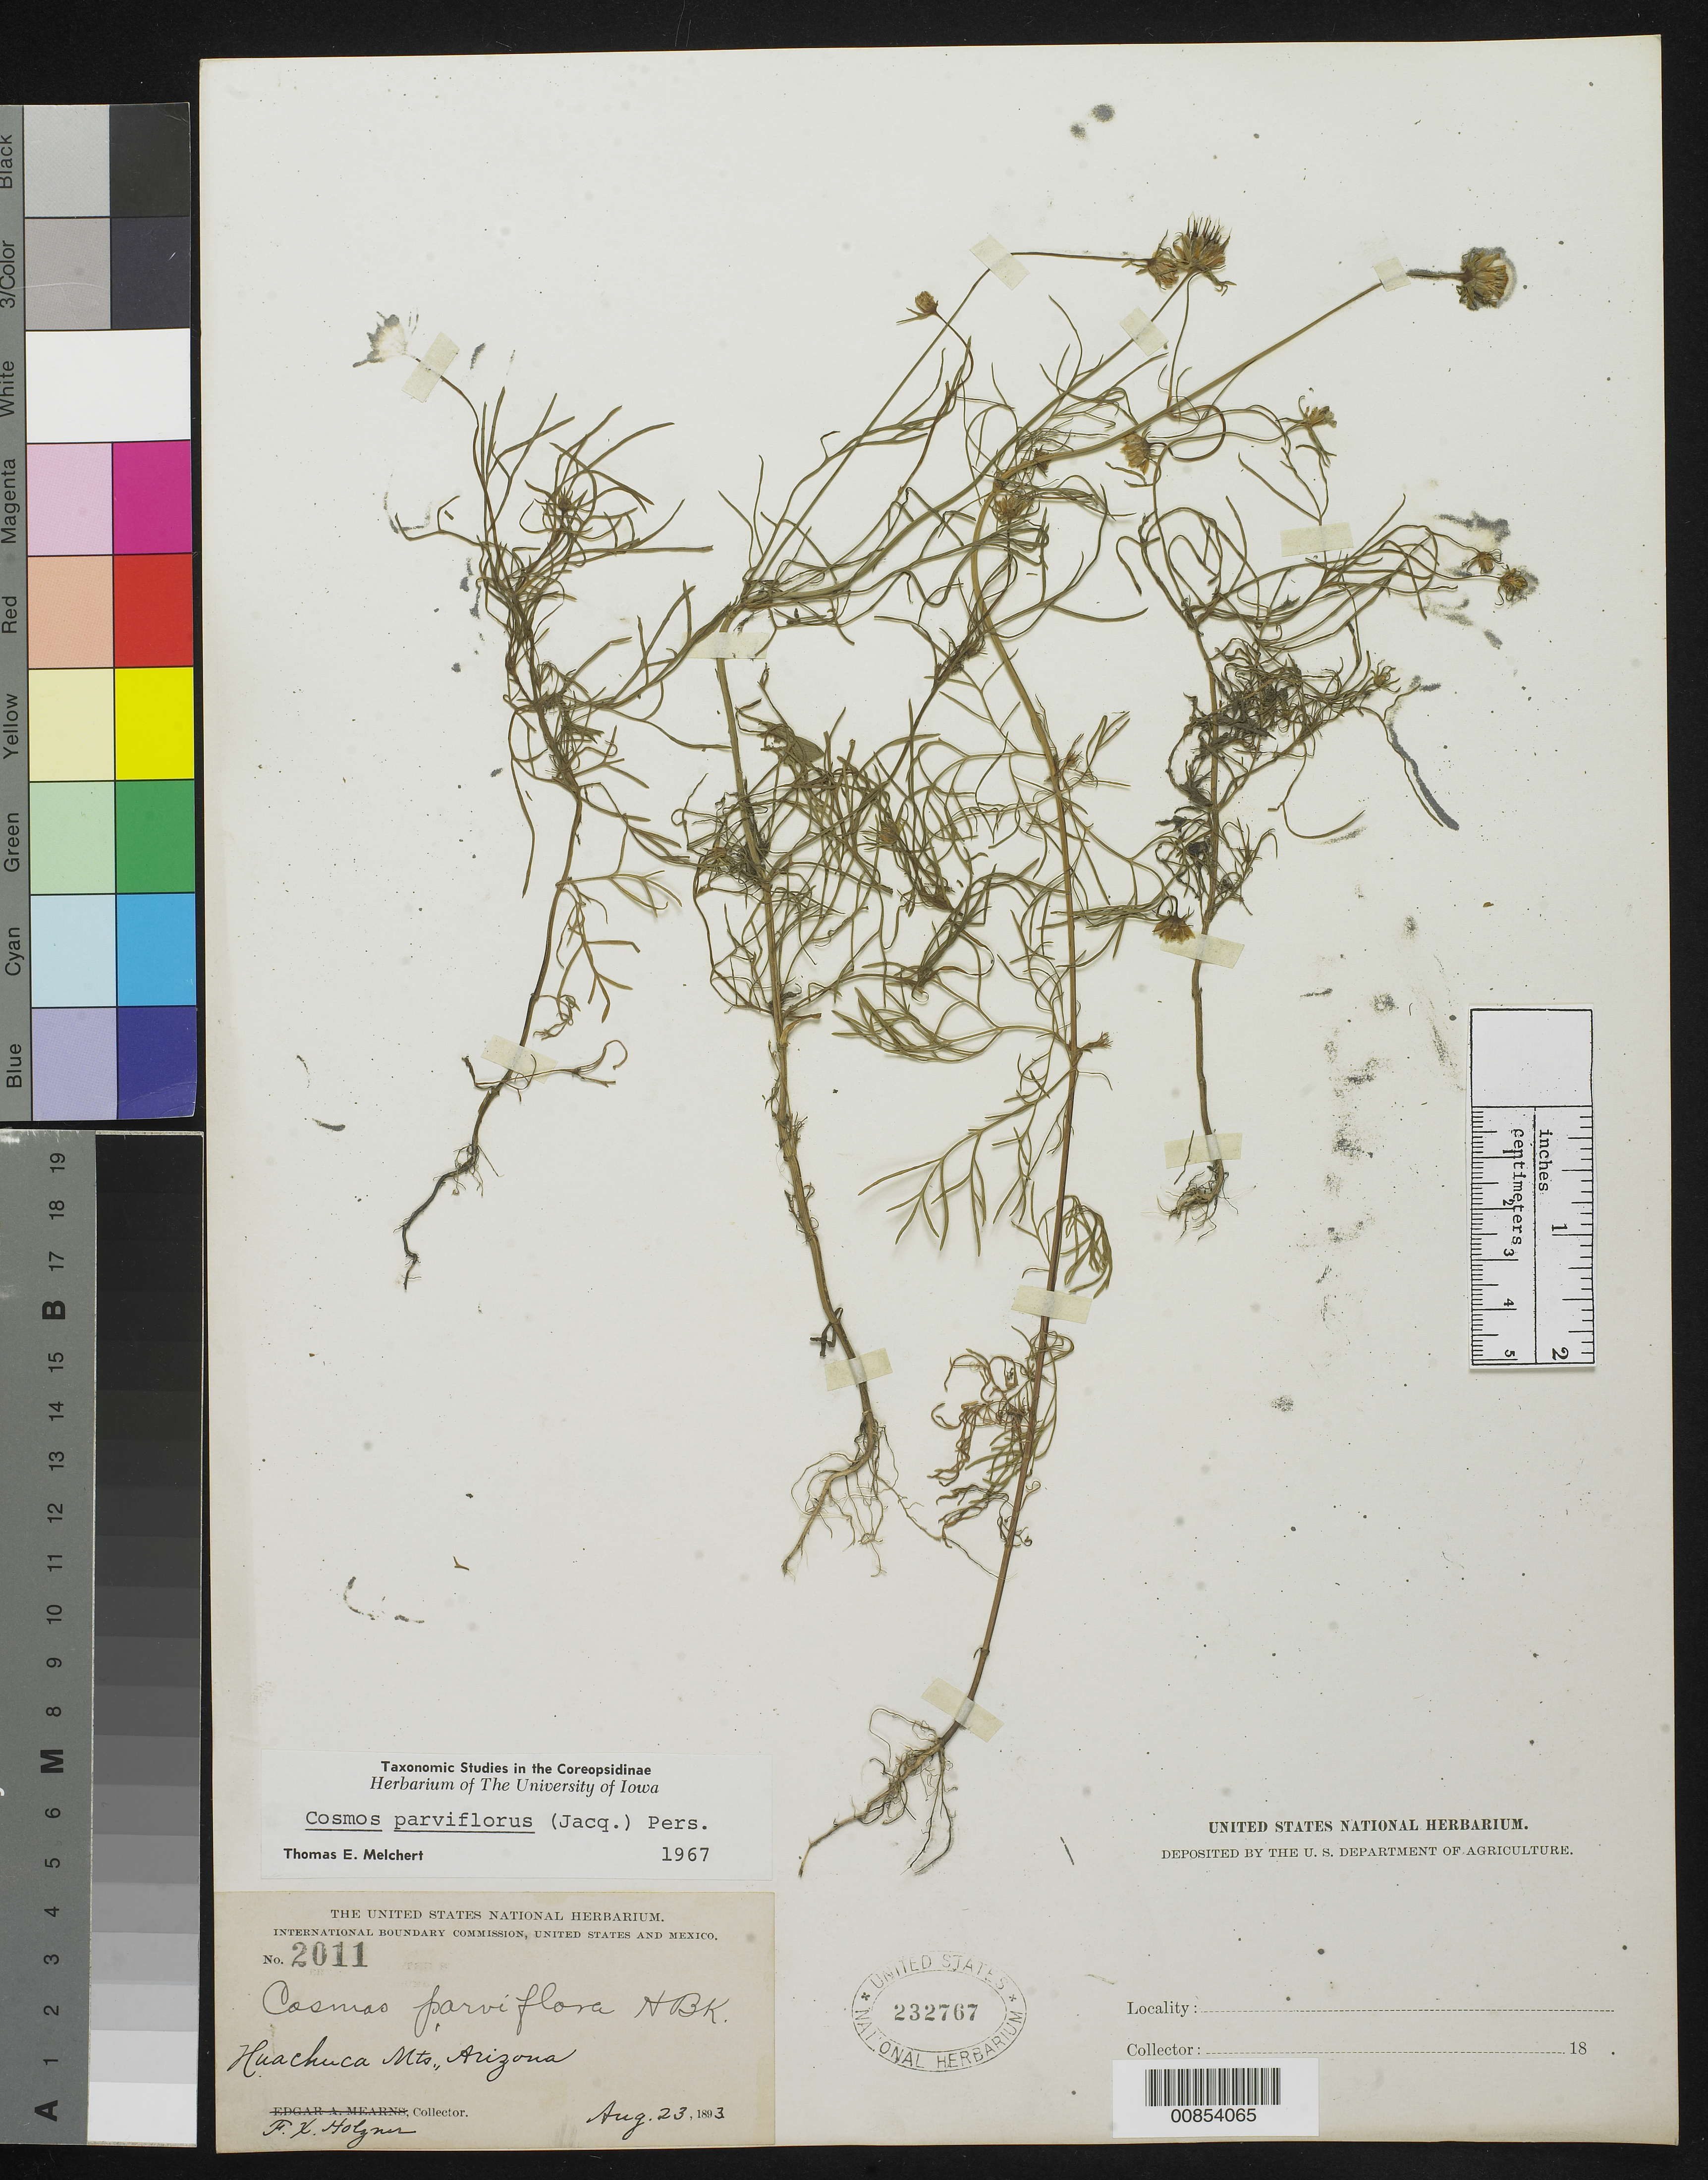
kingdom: Plantae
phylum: Tracheophyta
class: Magnoliopsida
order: Asterales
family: Asteraceae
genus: Cosmos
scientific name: Cosmos parviflorus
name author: (Jacq.) Pers.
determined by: Melchert, T. E.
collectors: F. X. Holzner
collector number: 2011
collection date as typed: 23 Aug 1893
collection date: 1893-08-23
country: United States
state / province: Arizona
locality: Huachuca Mts.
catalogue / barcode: US 232767